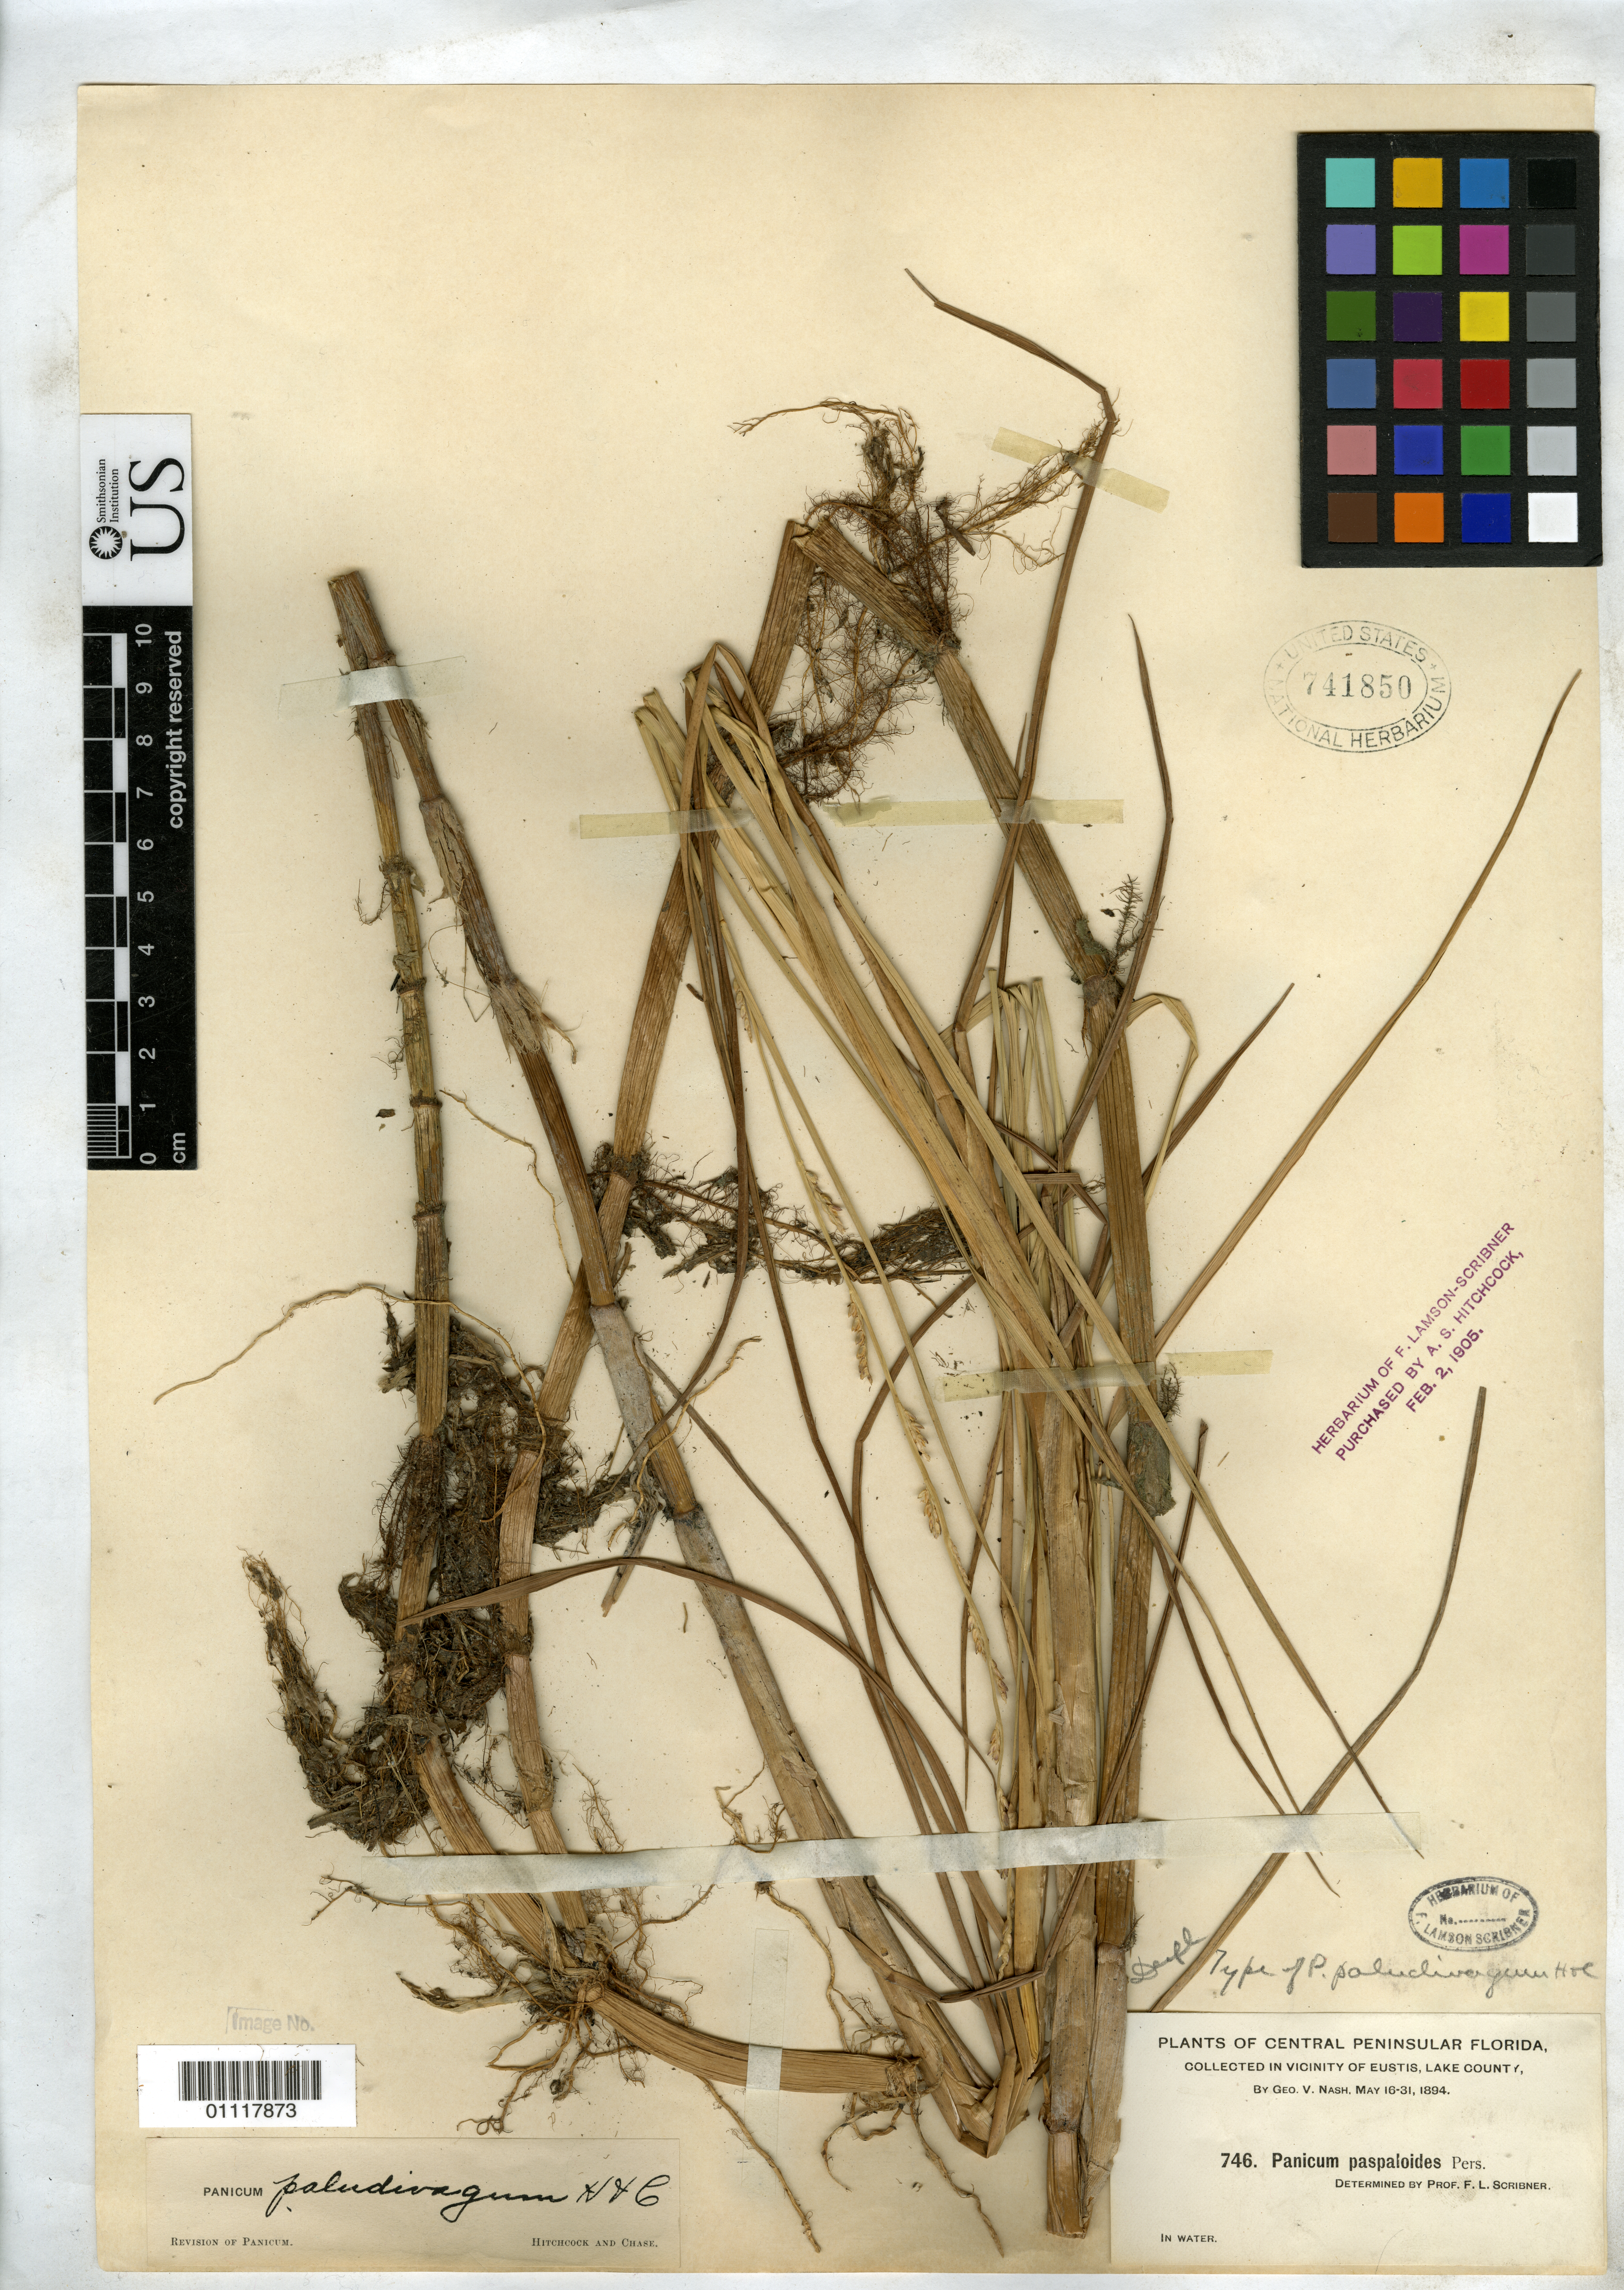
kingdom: Plantae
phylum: Tracheophyta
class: Liliopsida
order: Poales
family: Poaceae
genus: Panicum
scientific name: Panicum paludivagum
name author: Hitchc. & Chase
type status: Isotype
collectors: G. V. Nash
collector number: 746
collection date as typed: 16 May 1894 to 31 May 1894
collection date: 1894-05-16/1894-05-31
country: United States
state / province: Florida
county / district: Lake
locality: Vicinity of Eustis.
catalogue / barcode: US 741850